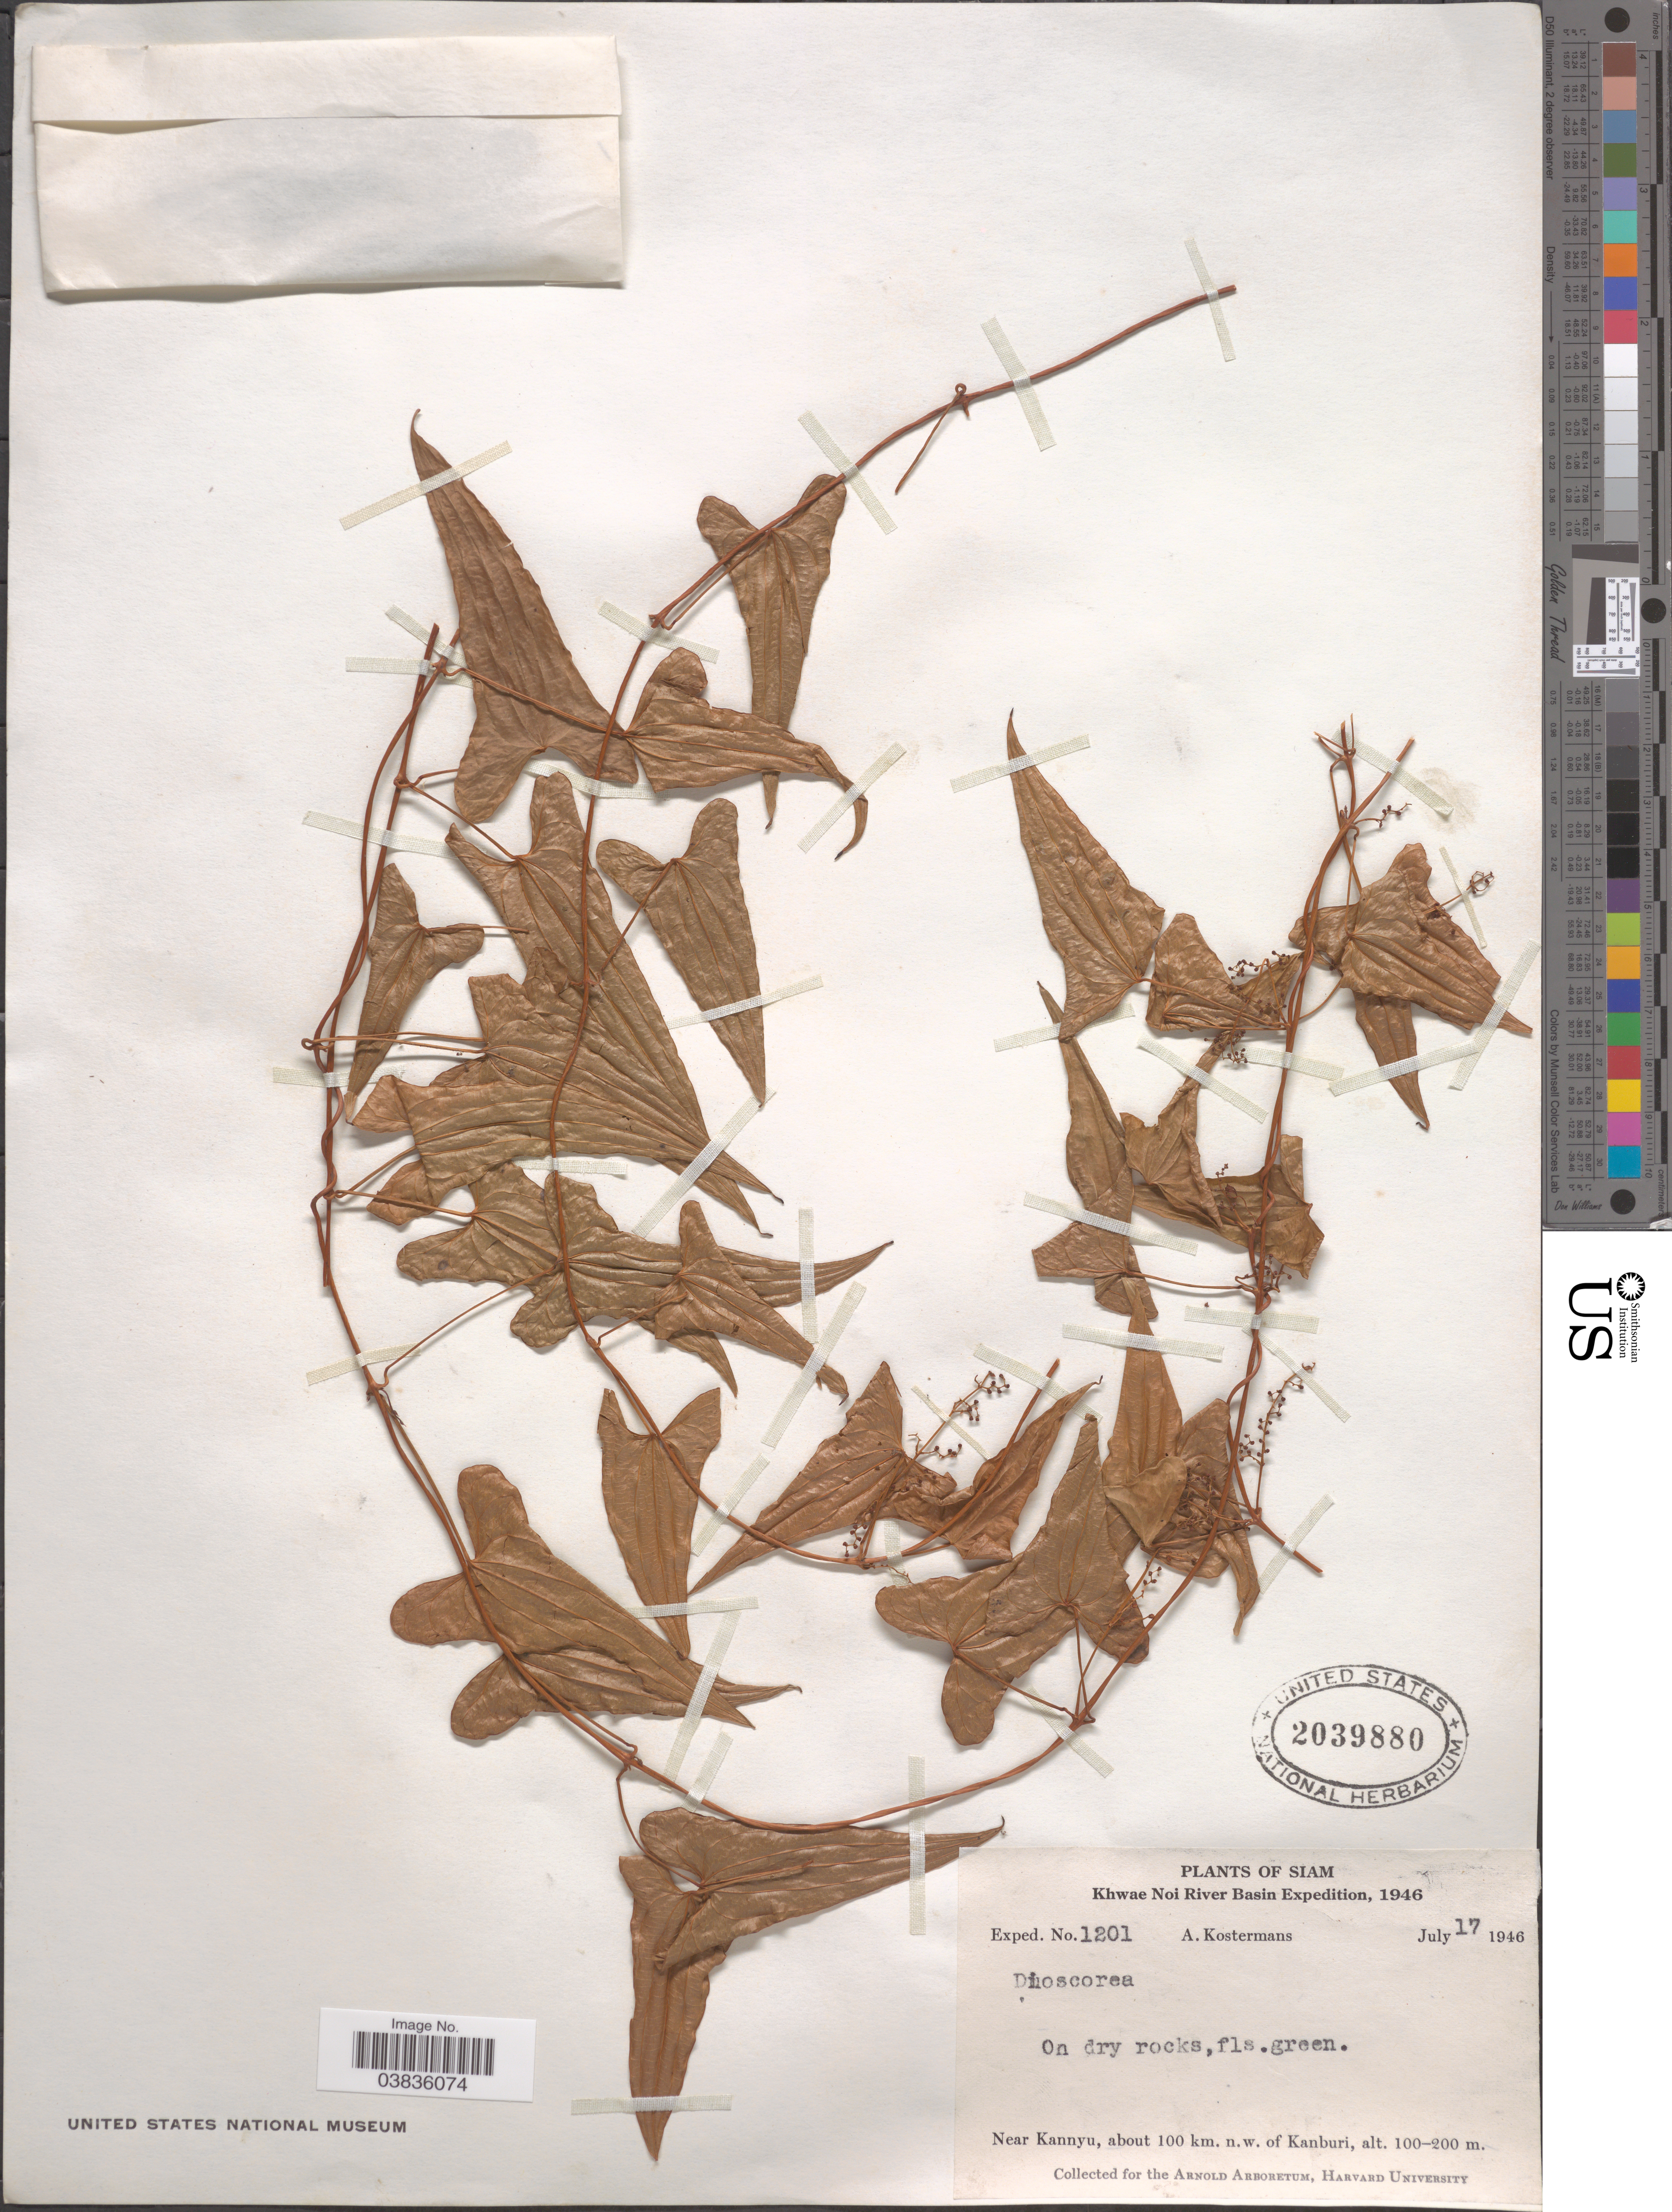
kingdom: Plantae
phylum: Tracheophyta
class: Liliopsida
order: Dioscoreales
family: Dioscoreaceae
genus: Dioscorea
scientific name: Dioscorea sp.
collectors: A. J. G. Kostermans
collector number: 1201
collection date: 1946-07-17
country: Thailand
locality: Siam. Khwae Noi River Basin. Near Kannyu, about 100 km. n.w. of Kanburi.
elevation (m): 100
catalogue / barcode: US 2039880